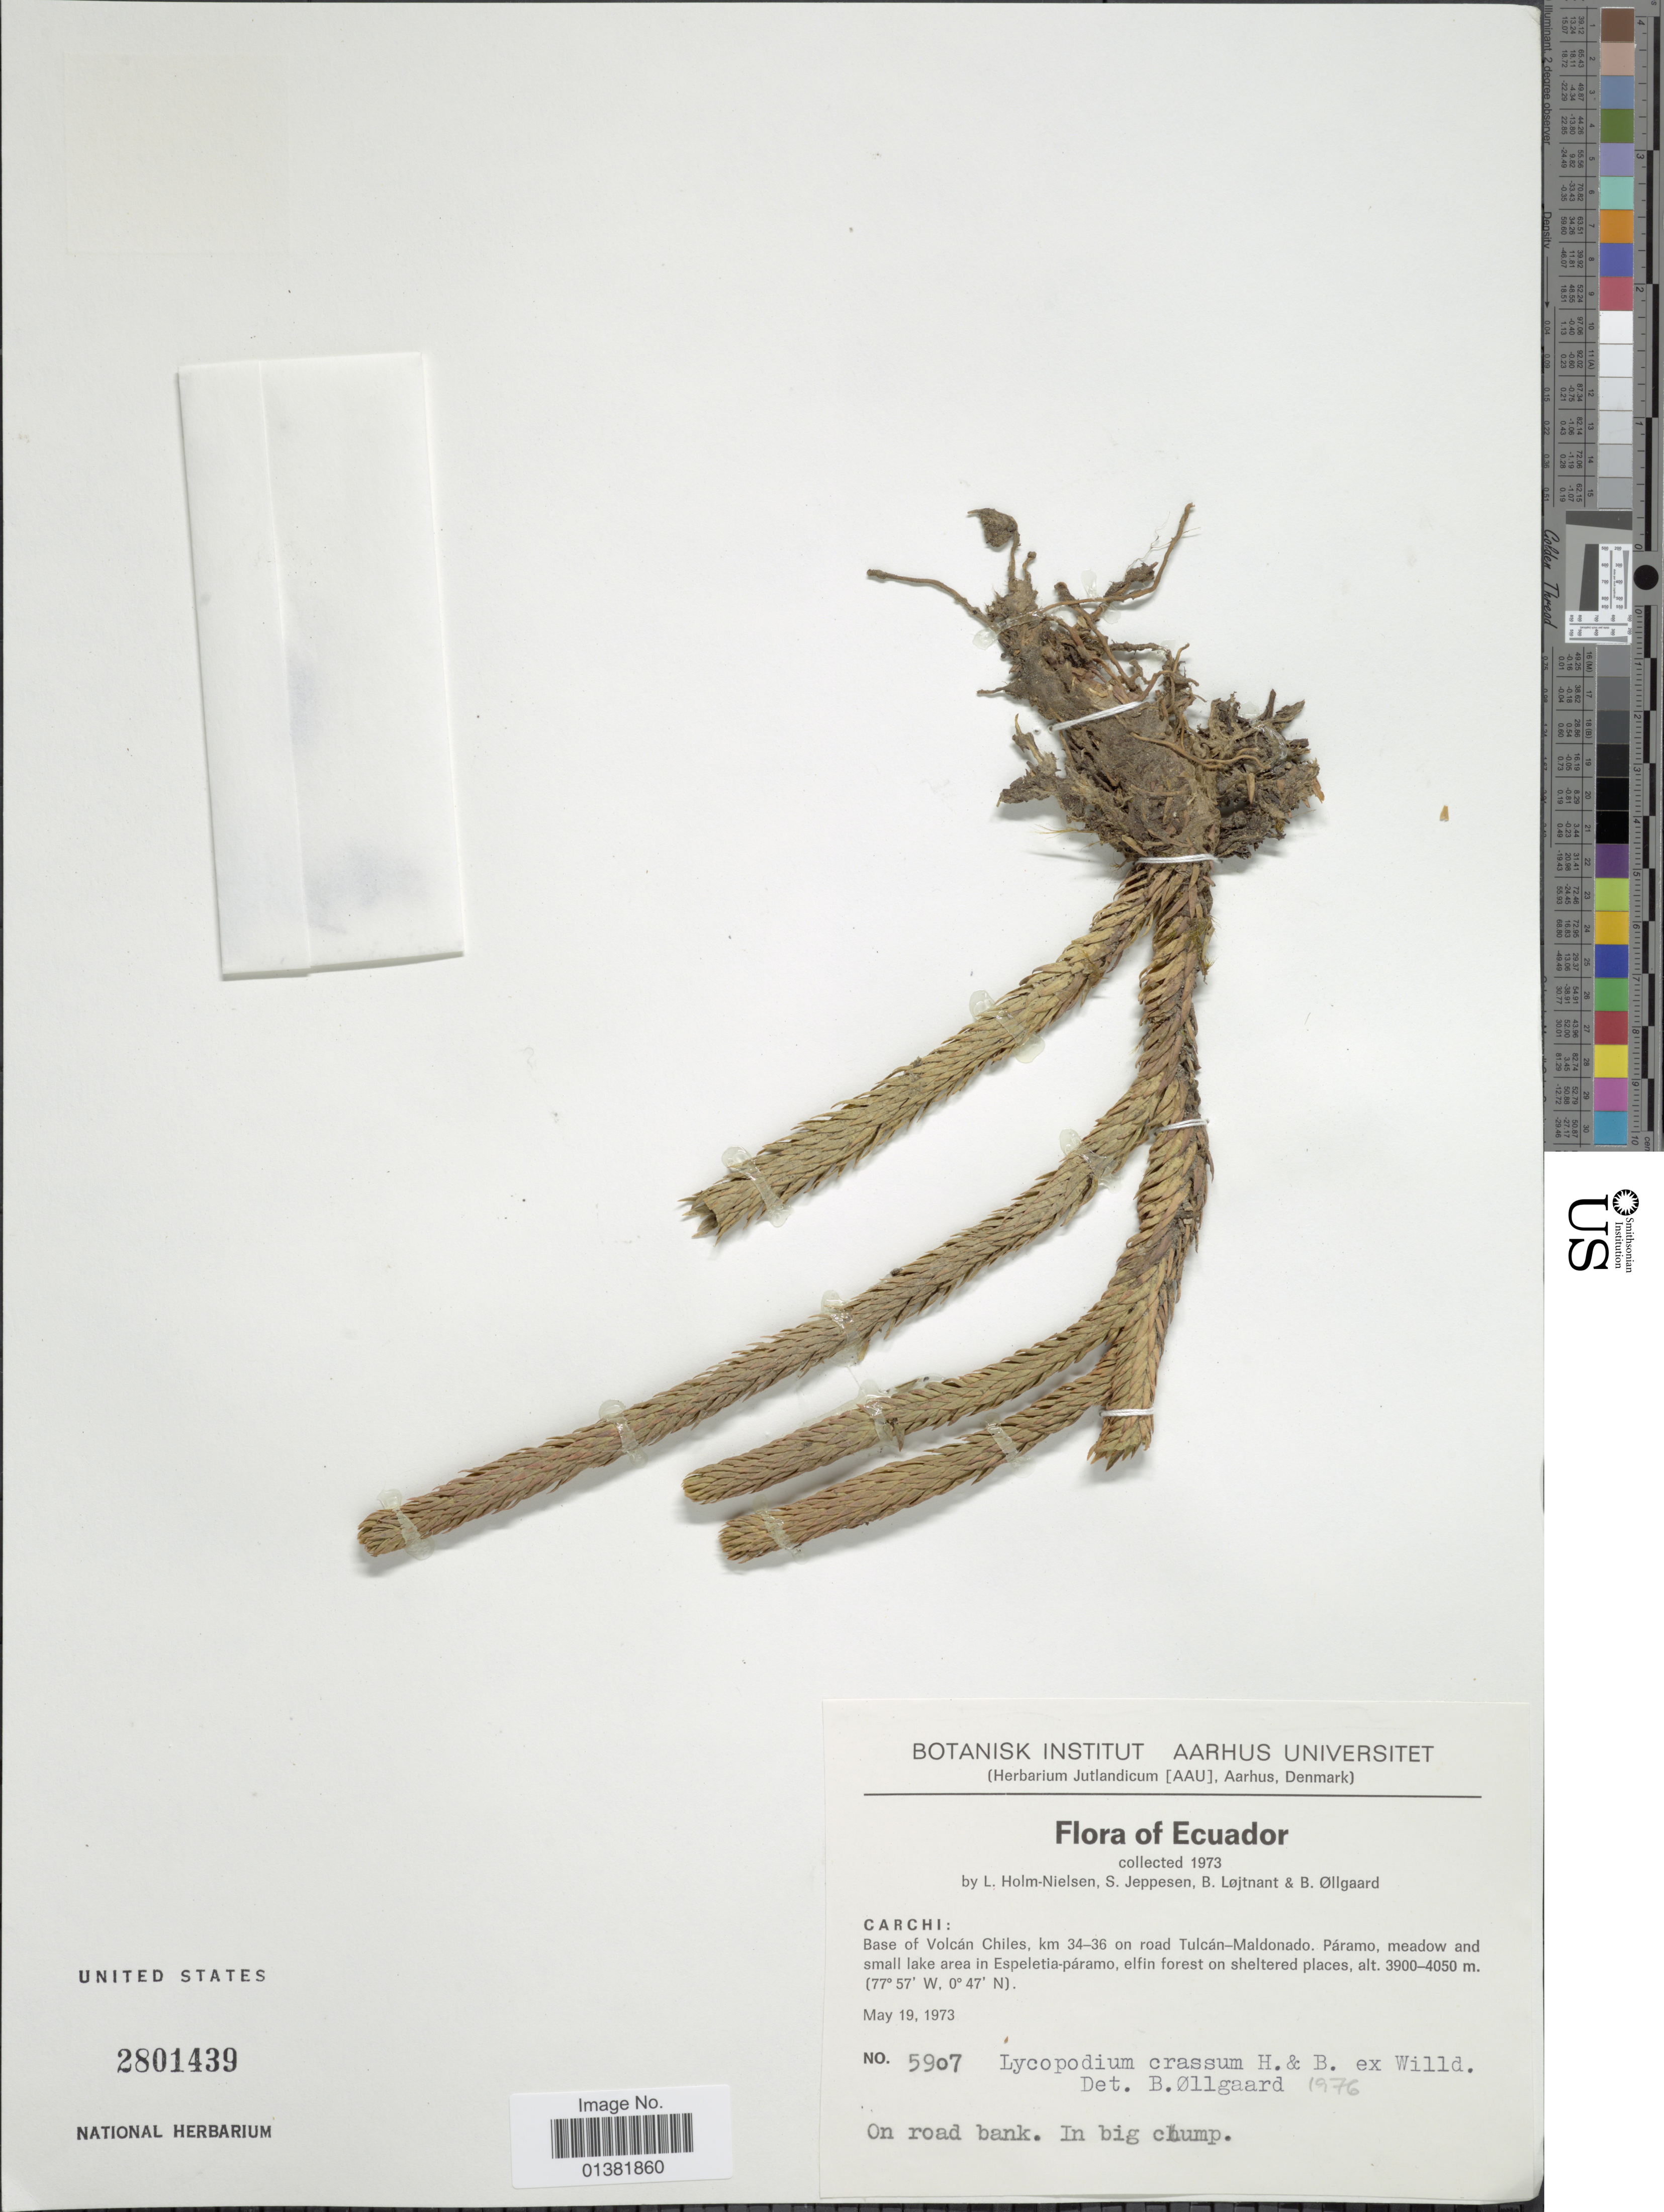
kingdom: Plantae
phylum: Tracheophyta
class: Lycopodiopsida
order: Lycopodiales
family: Lycopodiaceae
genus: Phlegmariurus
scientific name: Phlegmariurus crassus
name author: (Humb. & Bonpl. ex Willd.) B. Øllg.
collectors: L. B. Holm-Nielsen, S. Jeppesen, B. Löjtnant & B. Øllgaard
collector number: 5907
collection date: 1973-05-19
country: Ecuador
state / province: Carchi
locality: Base of Volcán Chiles, km 34-36 on road Tulcán-Maldonado. Páramo, meadow and small lake area in Espeletia-páramo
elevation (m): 3900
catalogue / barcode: US 2801439